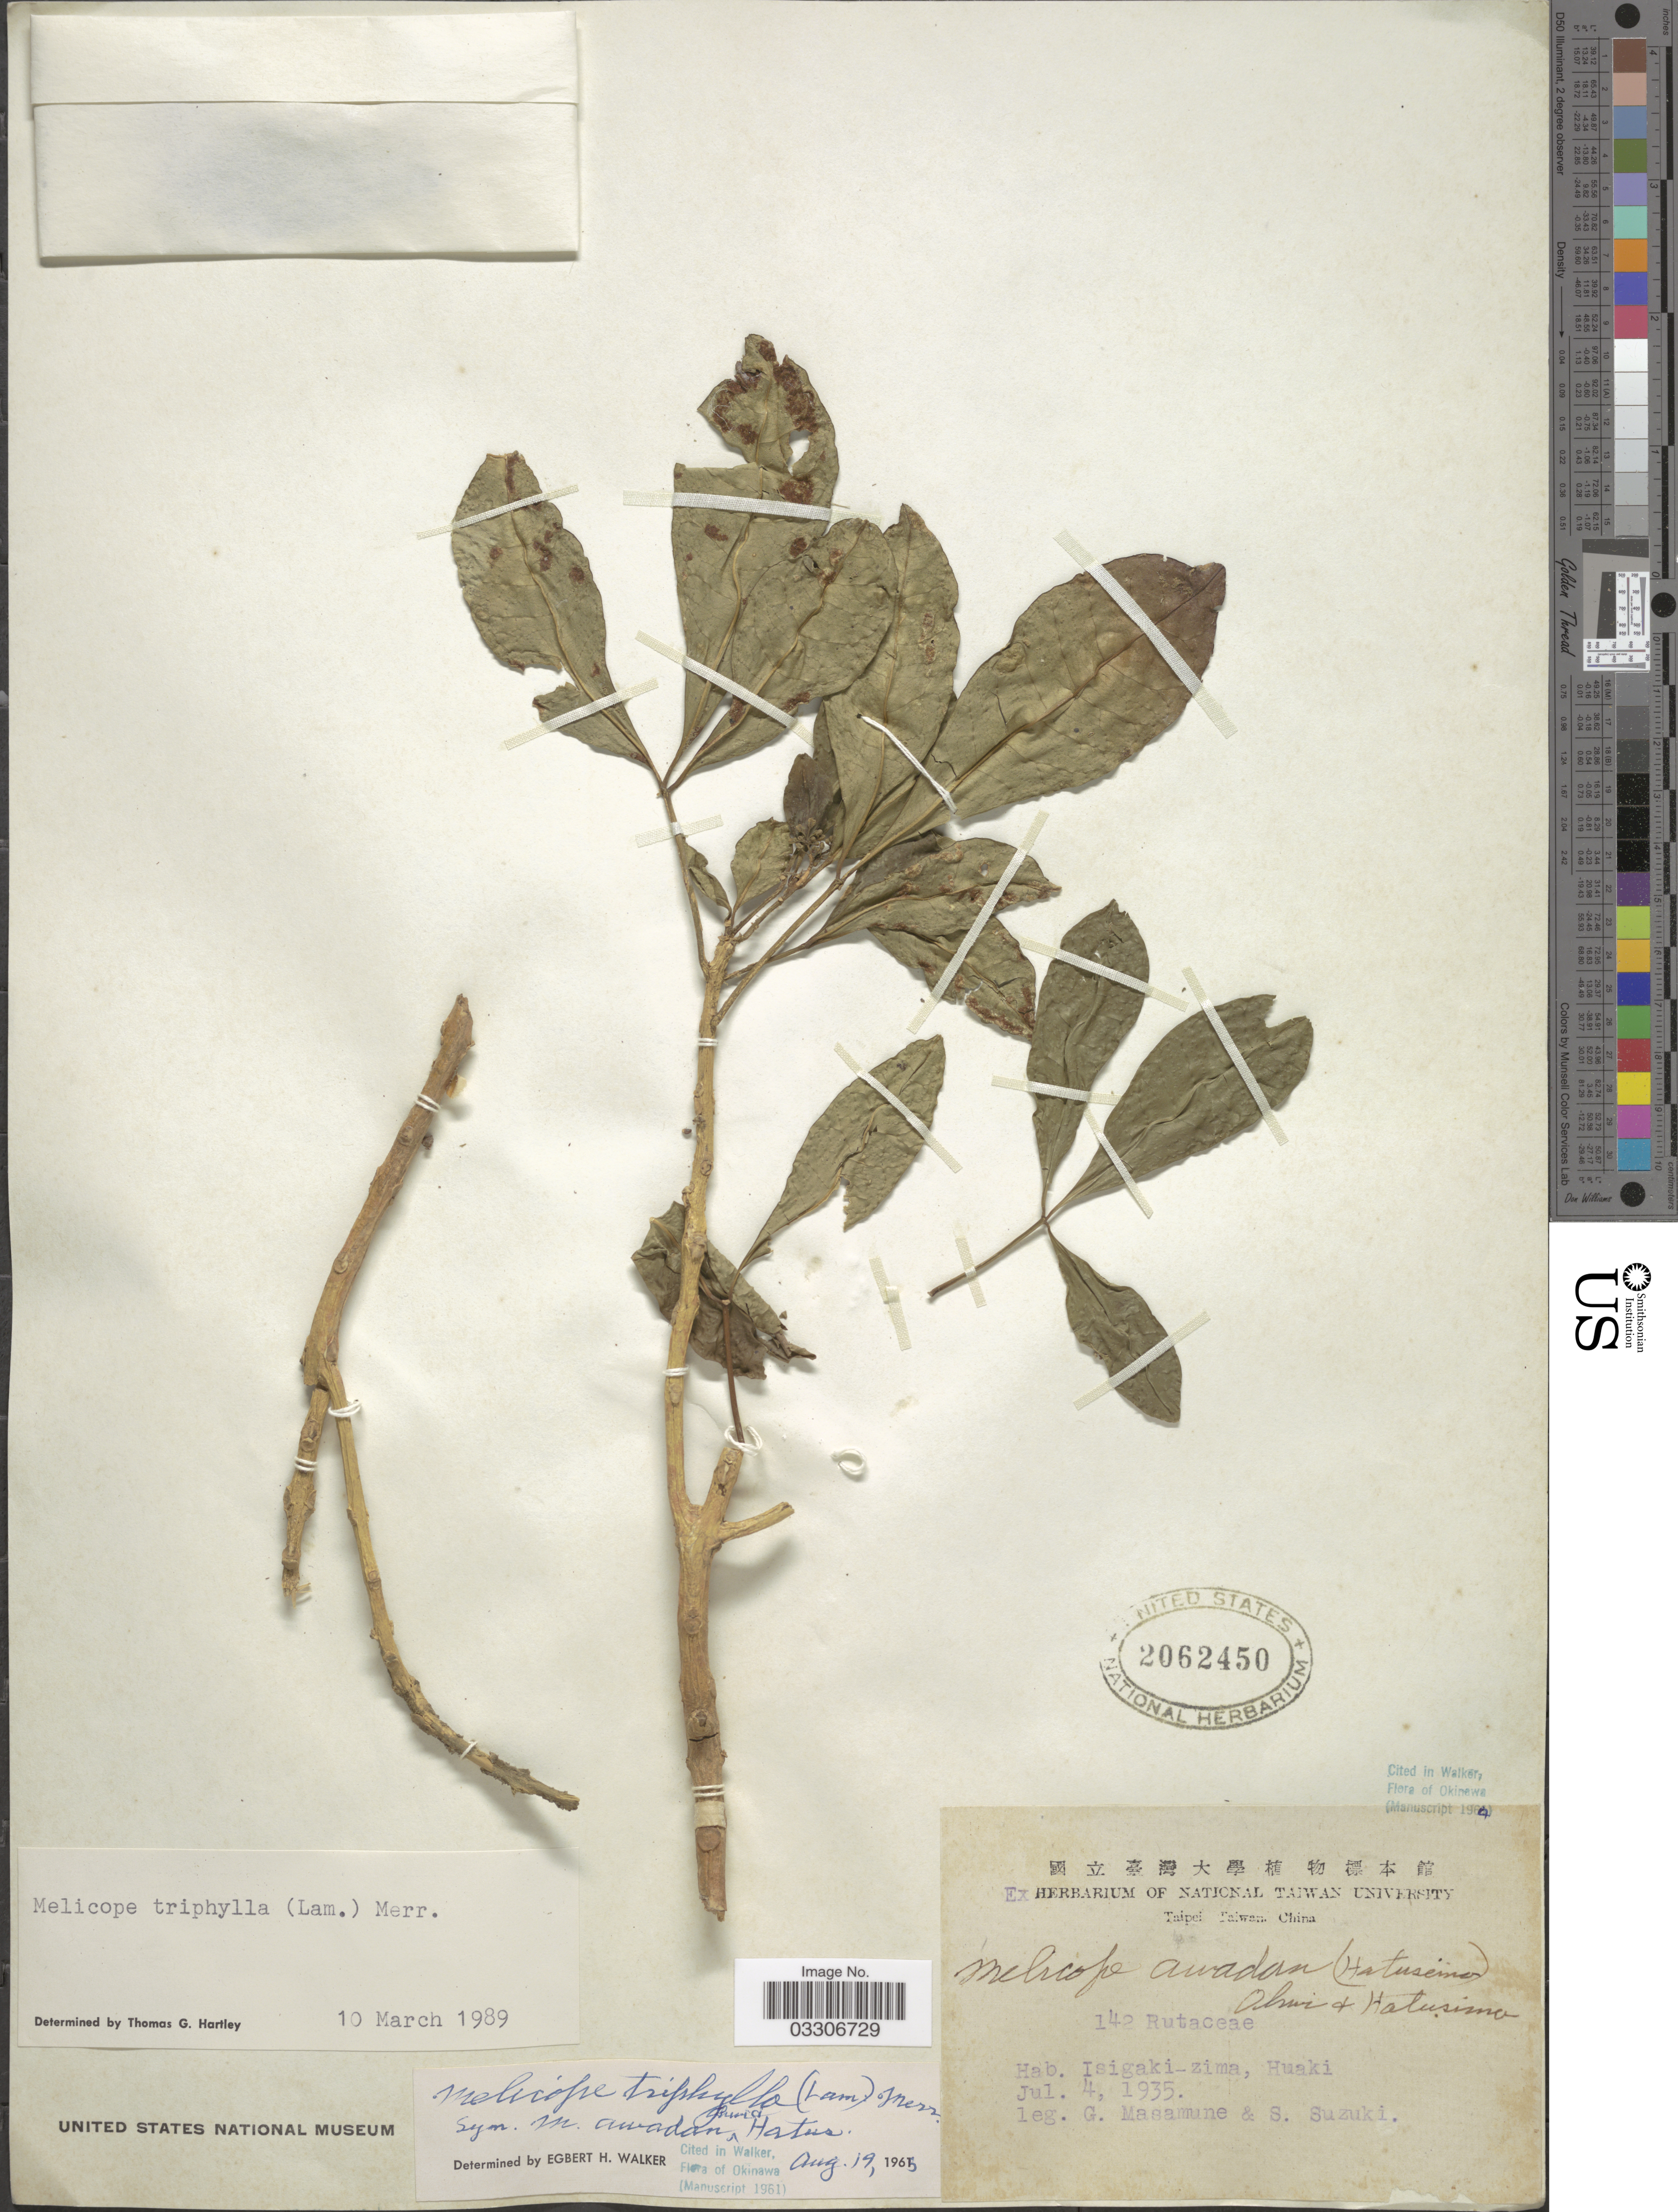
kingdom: Plantae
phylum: Tracheophyta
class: Magnoliopsida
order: Sapindales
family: Rutaceae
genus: Melicope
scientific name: Melicope triphylla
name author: (Lam.) Merr.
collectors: G. Masamune & S. Suzuki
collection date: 1935-07-04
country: Japan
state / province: Okinawa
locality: Isigaki-zima, Huaki.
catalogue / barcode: US 2062450